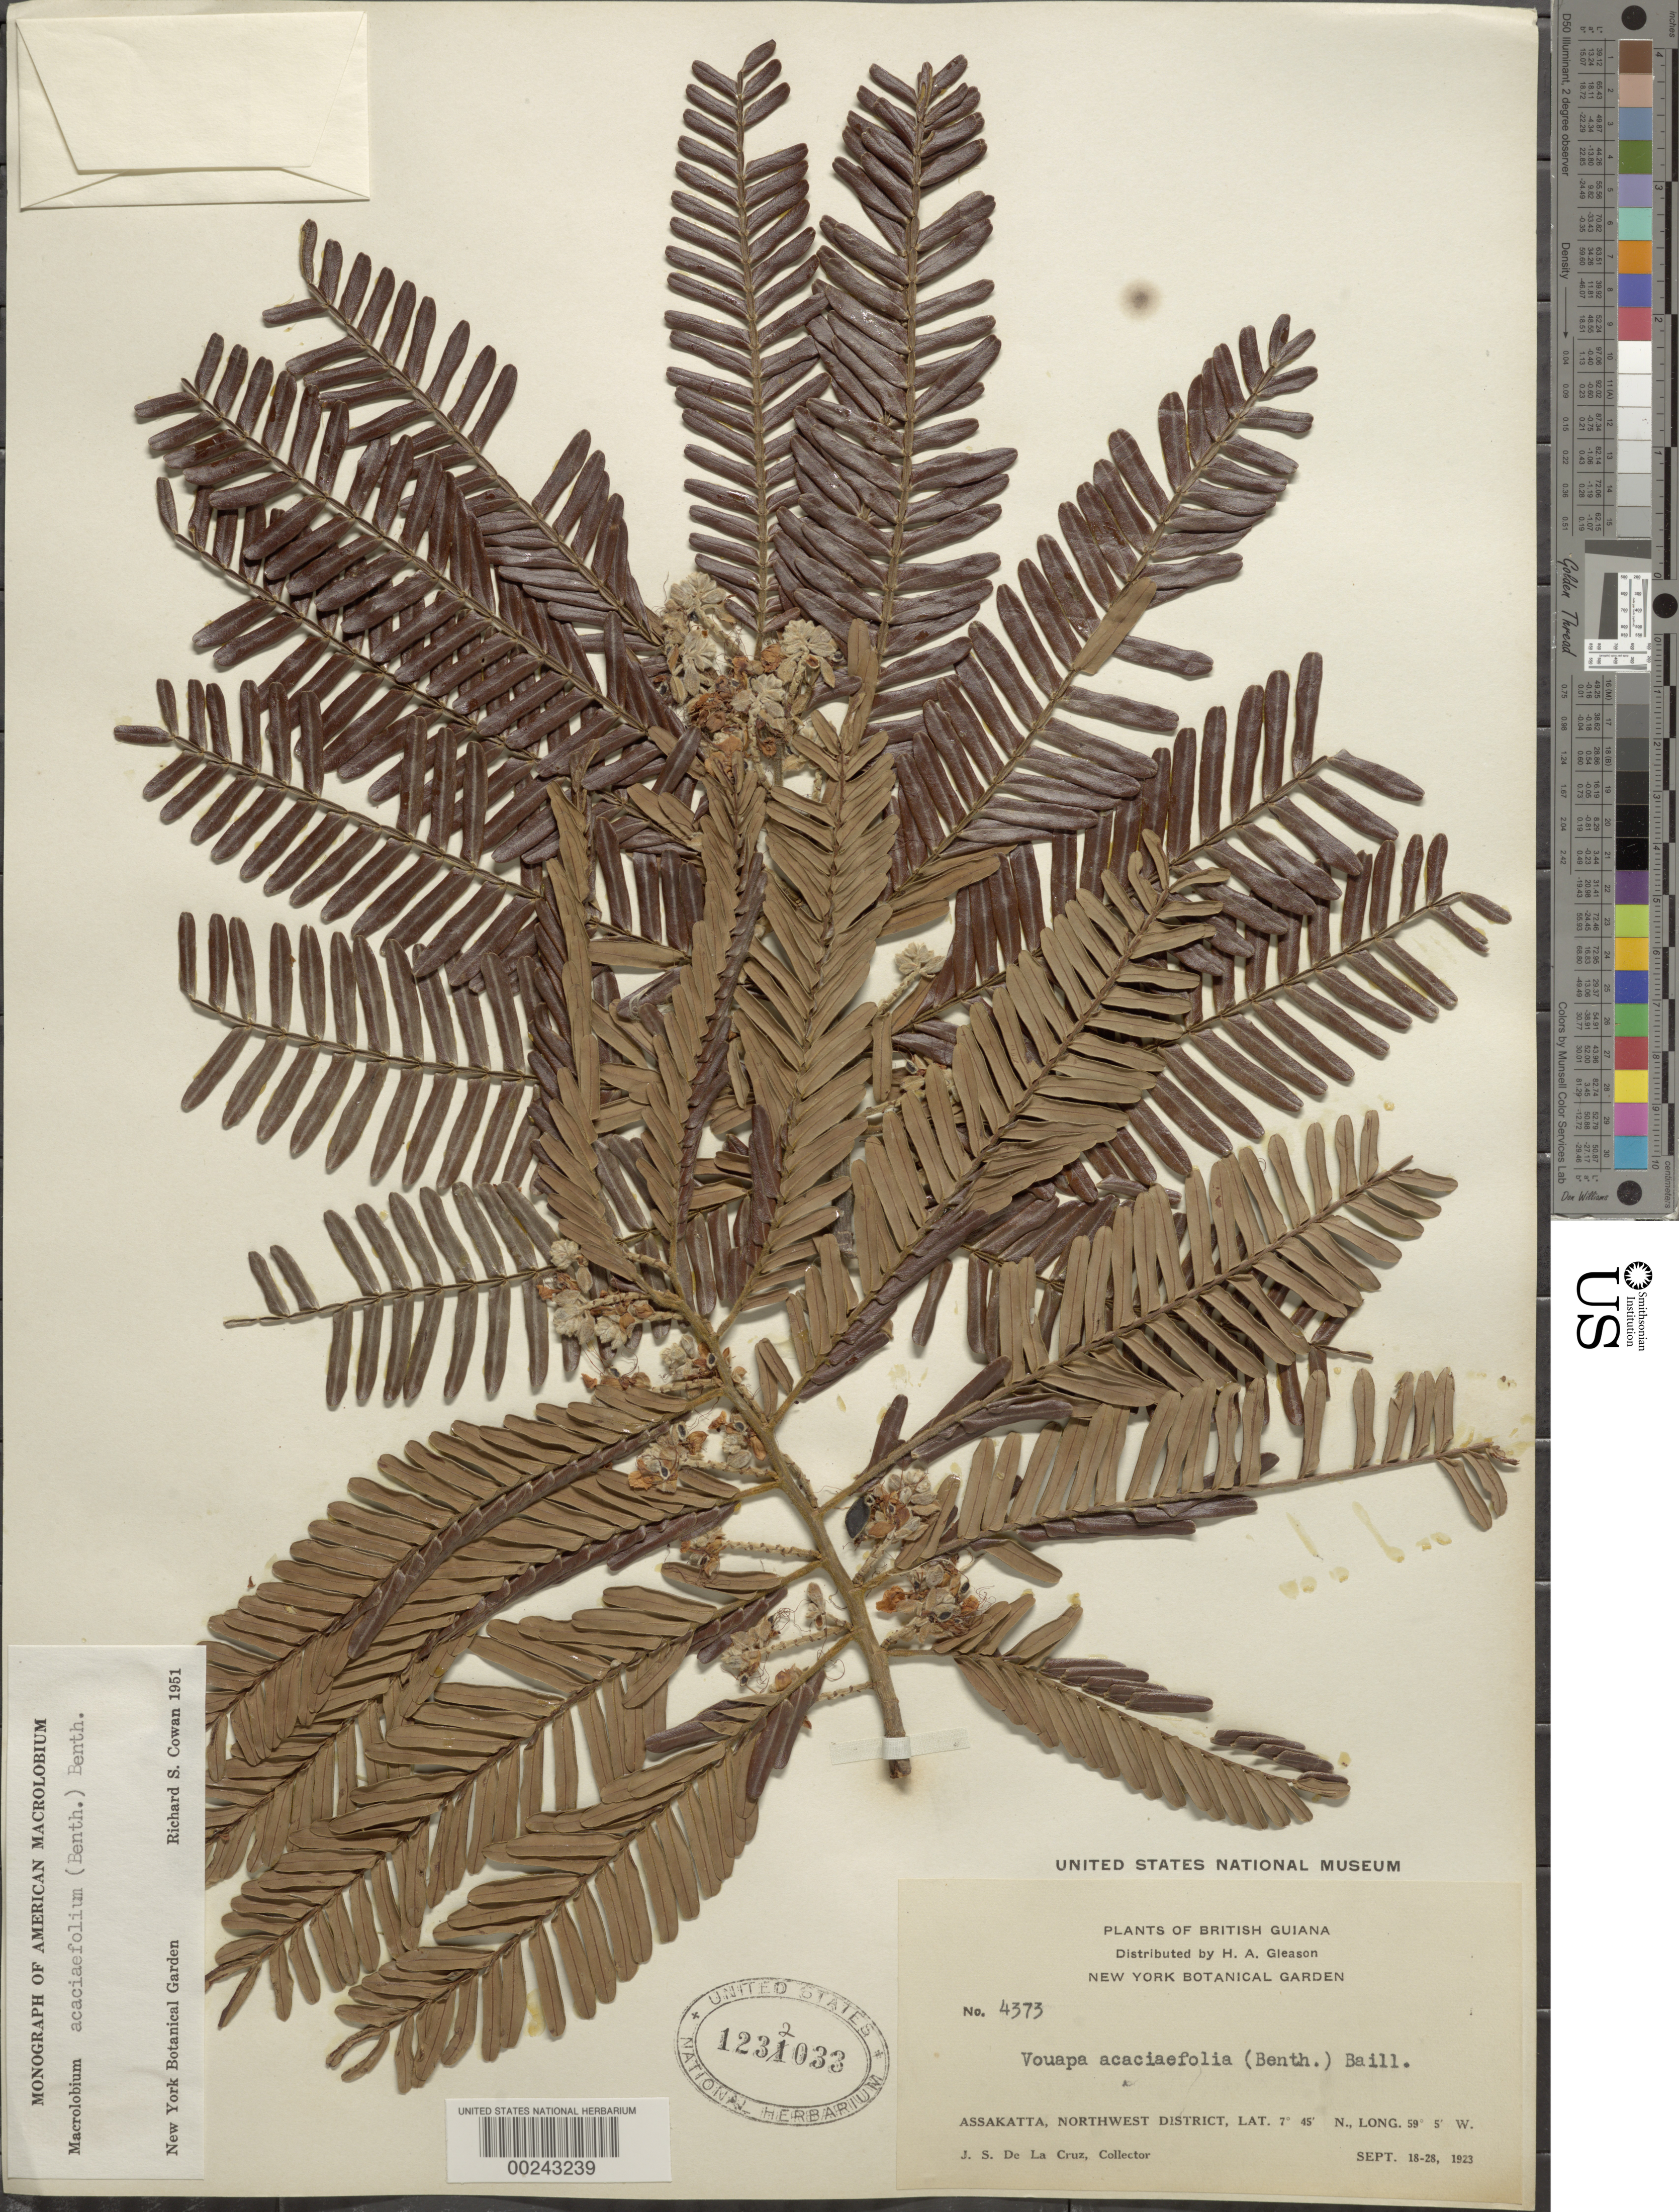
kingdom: Plantae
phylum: Tracheophyta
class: Magnoliopsida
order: Fabales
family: Fabaceae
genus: Macrolobium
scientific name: Macrolobium acaciifolium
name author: (Benth.) Benth.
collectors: J. S. de la Cruz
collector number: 4373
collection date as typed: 18 Sep 1923 to 28 Sep 1923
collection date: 1923-09-18/1923-09-28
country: Guyana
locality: Assakatta, nw district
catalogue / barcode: US 1232033